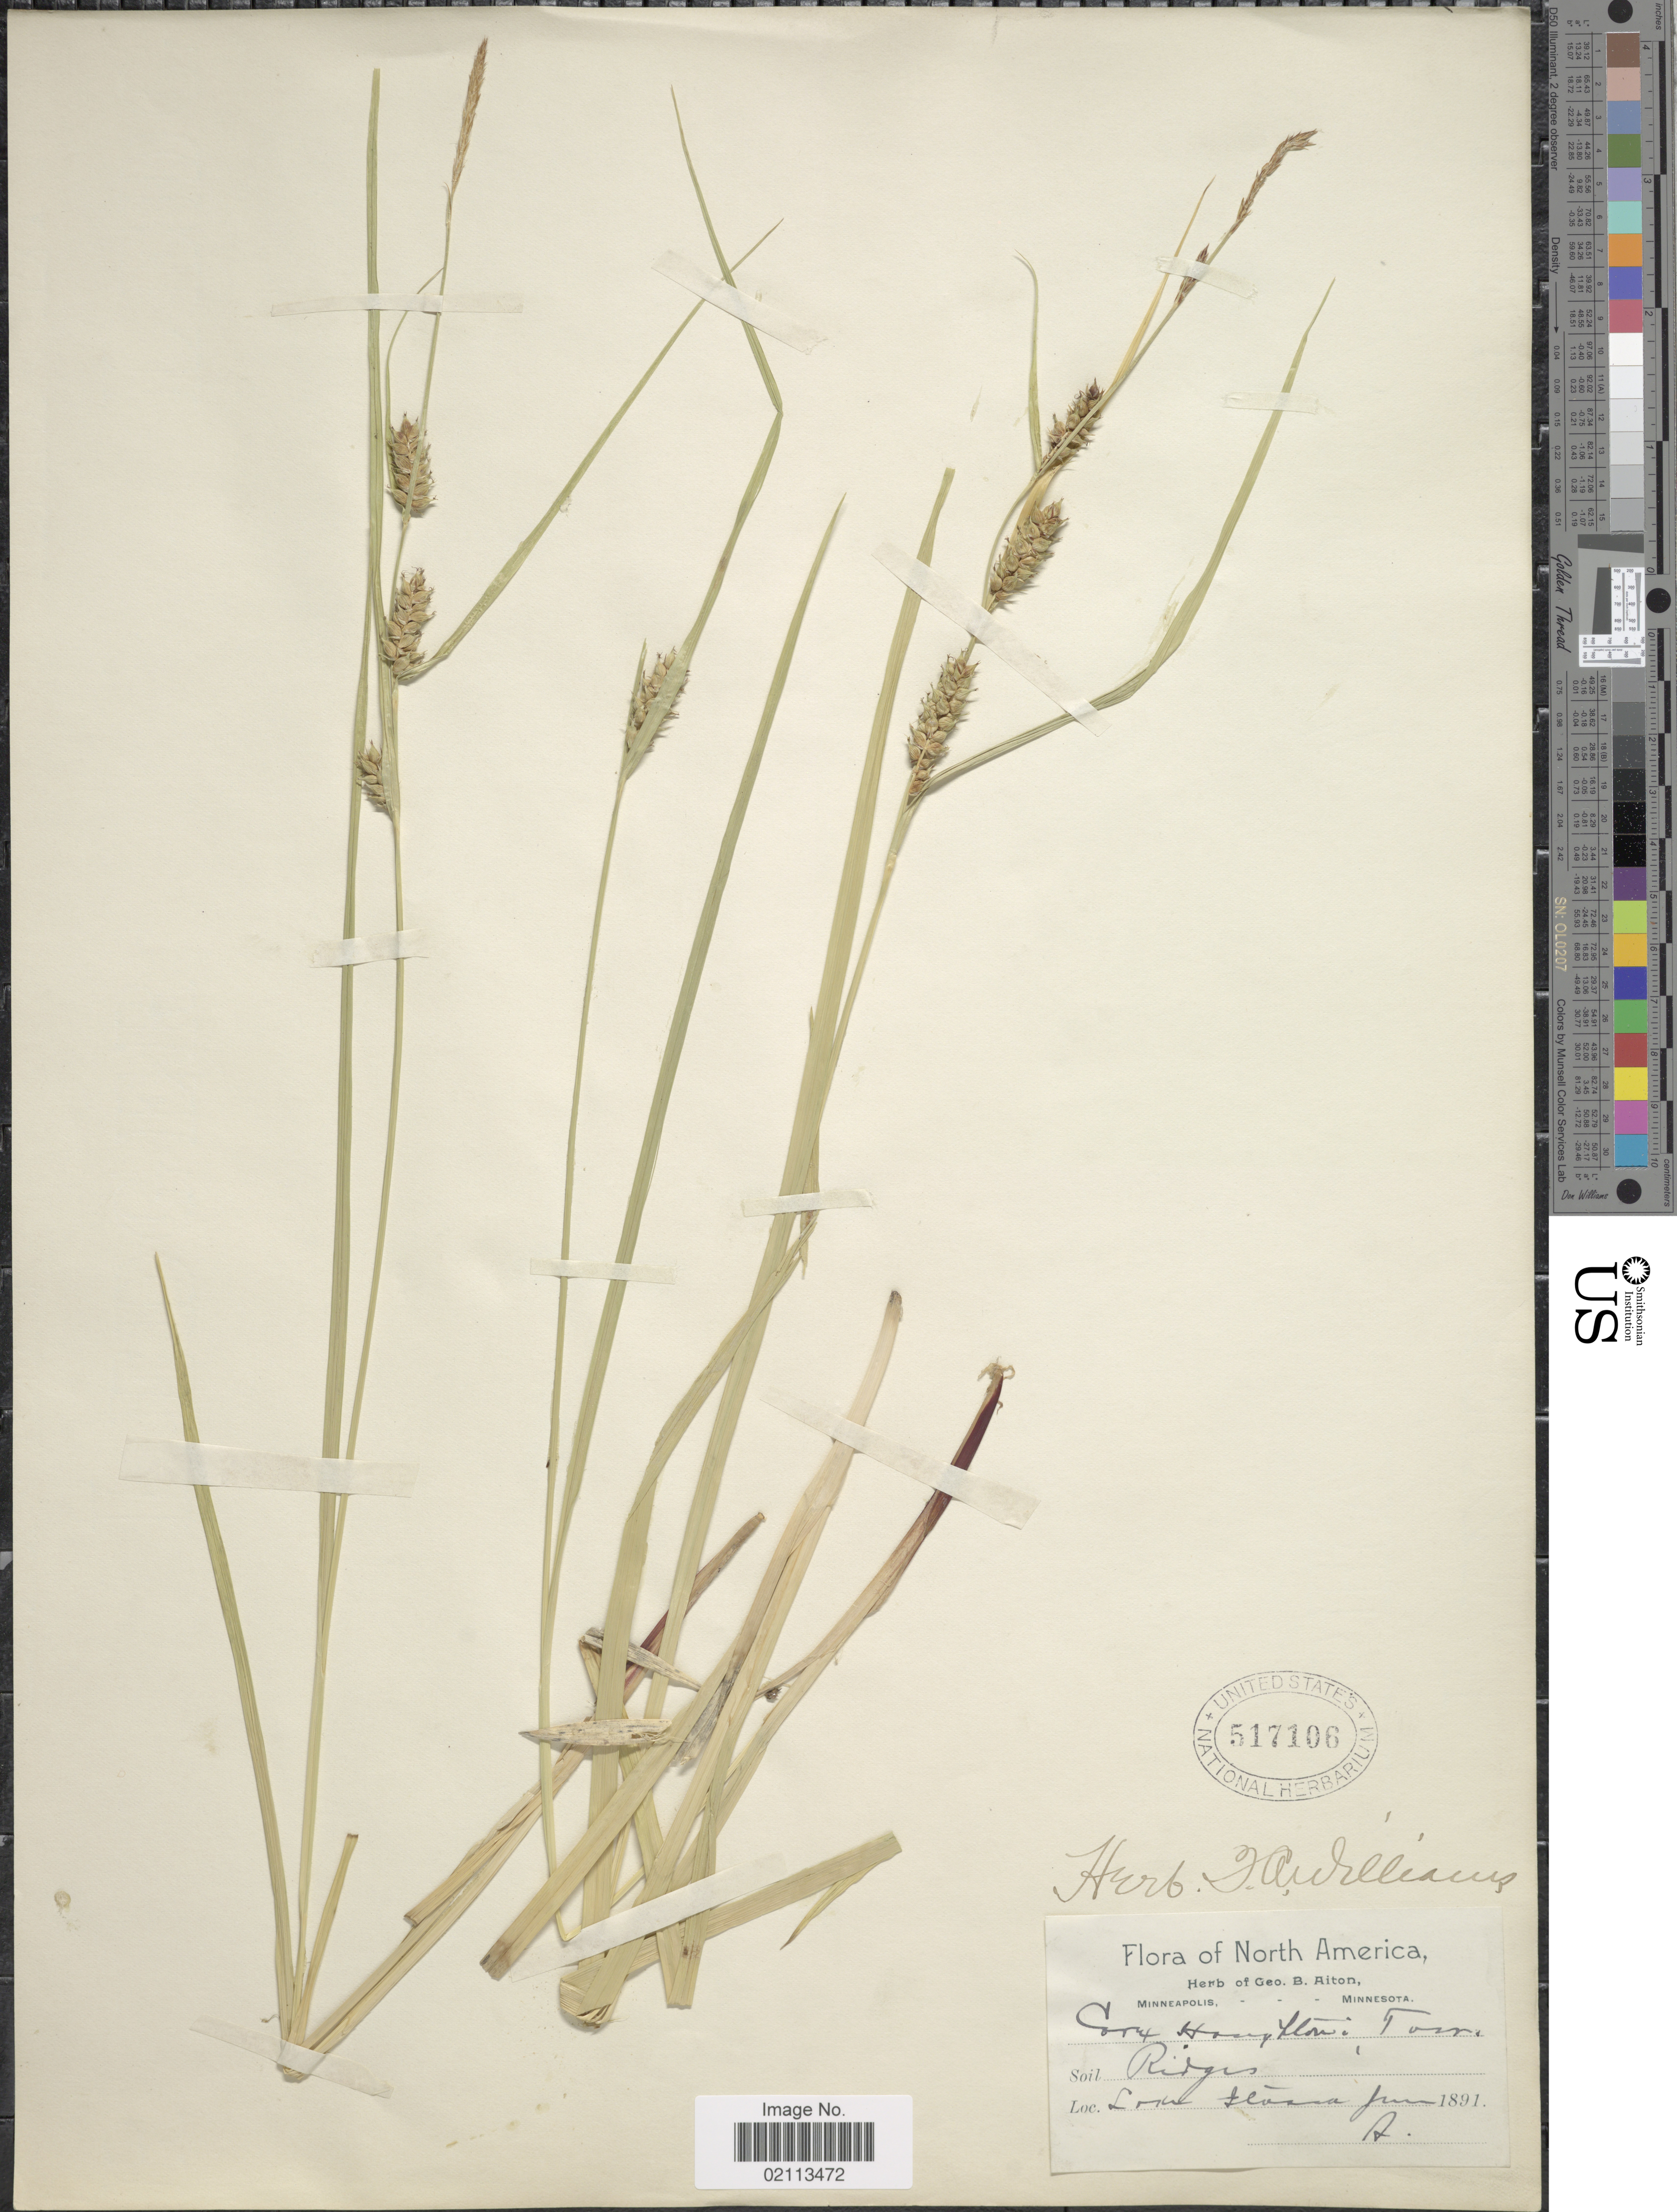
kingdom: Plantae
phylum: Tracheophyta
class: Liliopsida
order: Poales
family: Cyperaceae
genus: Carex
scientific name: Carex houghtoniana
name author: Torr. ex Dewey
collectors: G. B. Aiton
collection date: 1891-06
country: United States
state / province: Minnesota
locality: Lake Itasca.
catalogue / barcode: US 517106